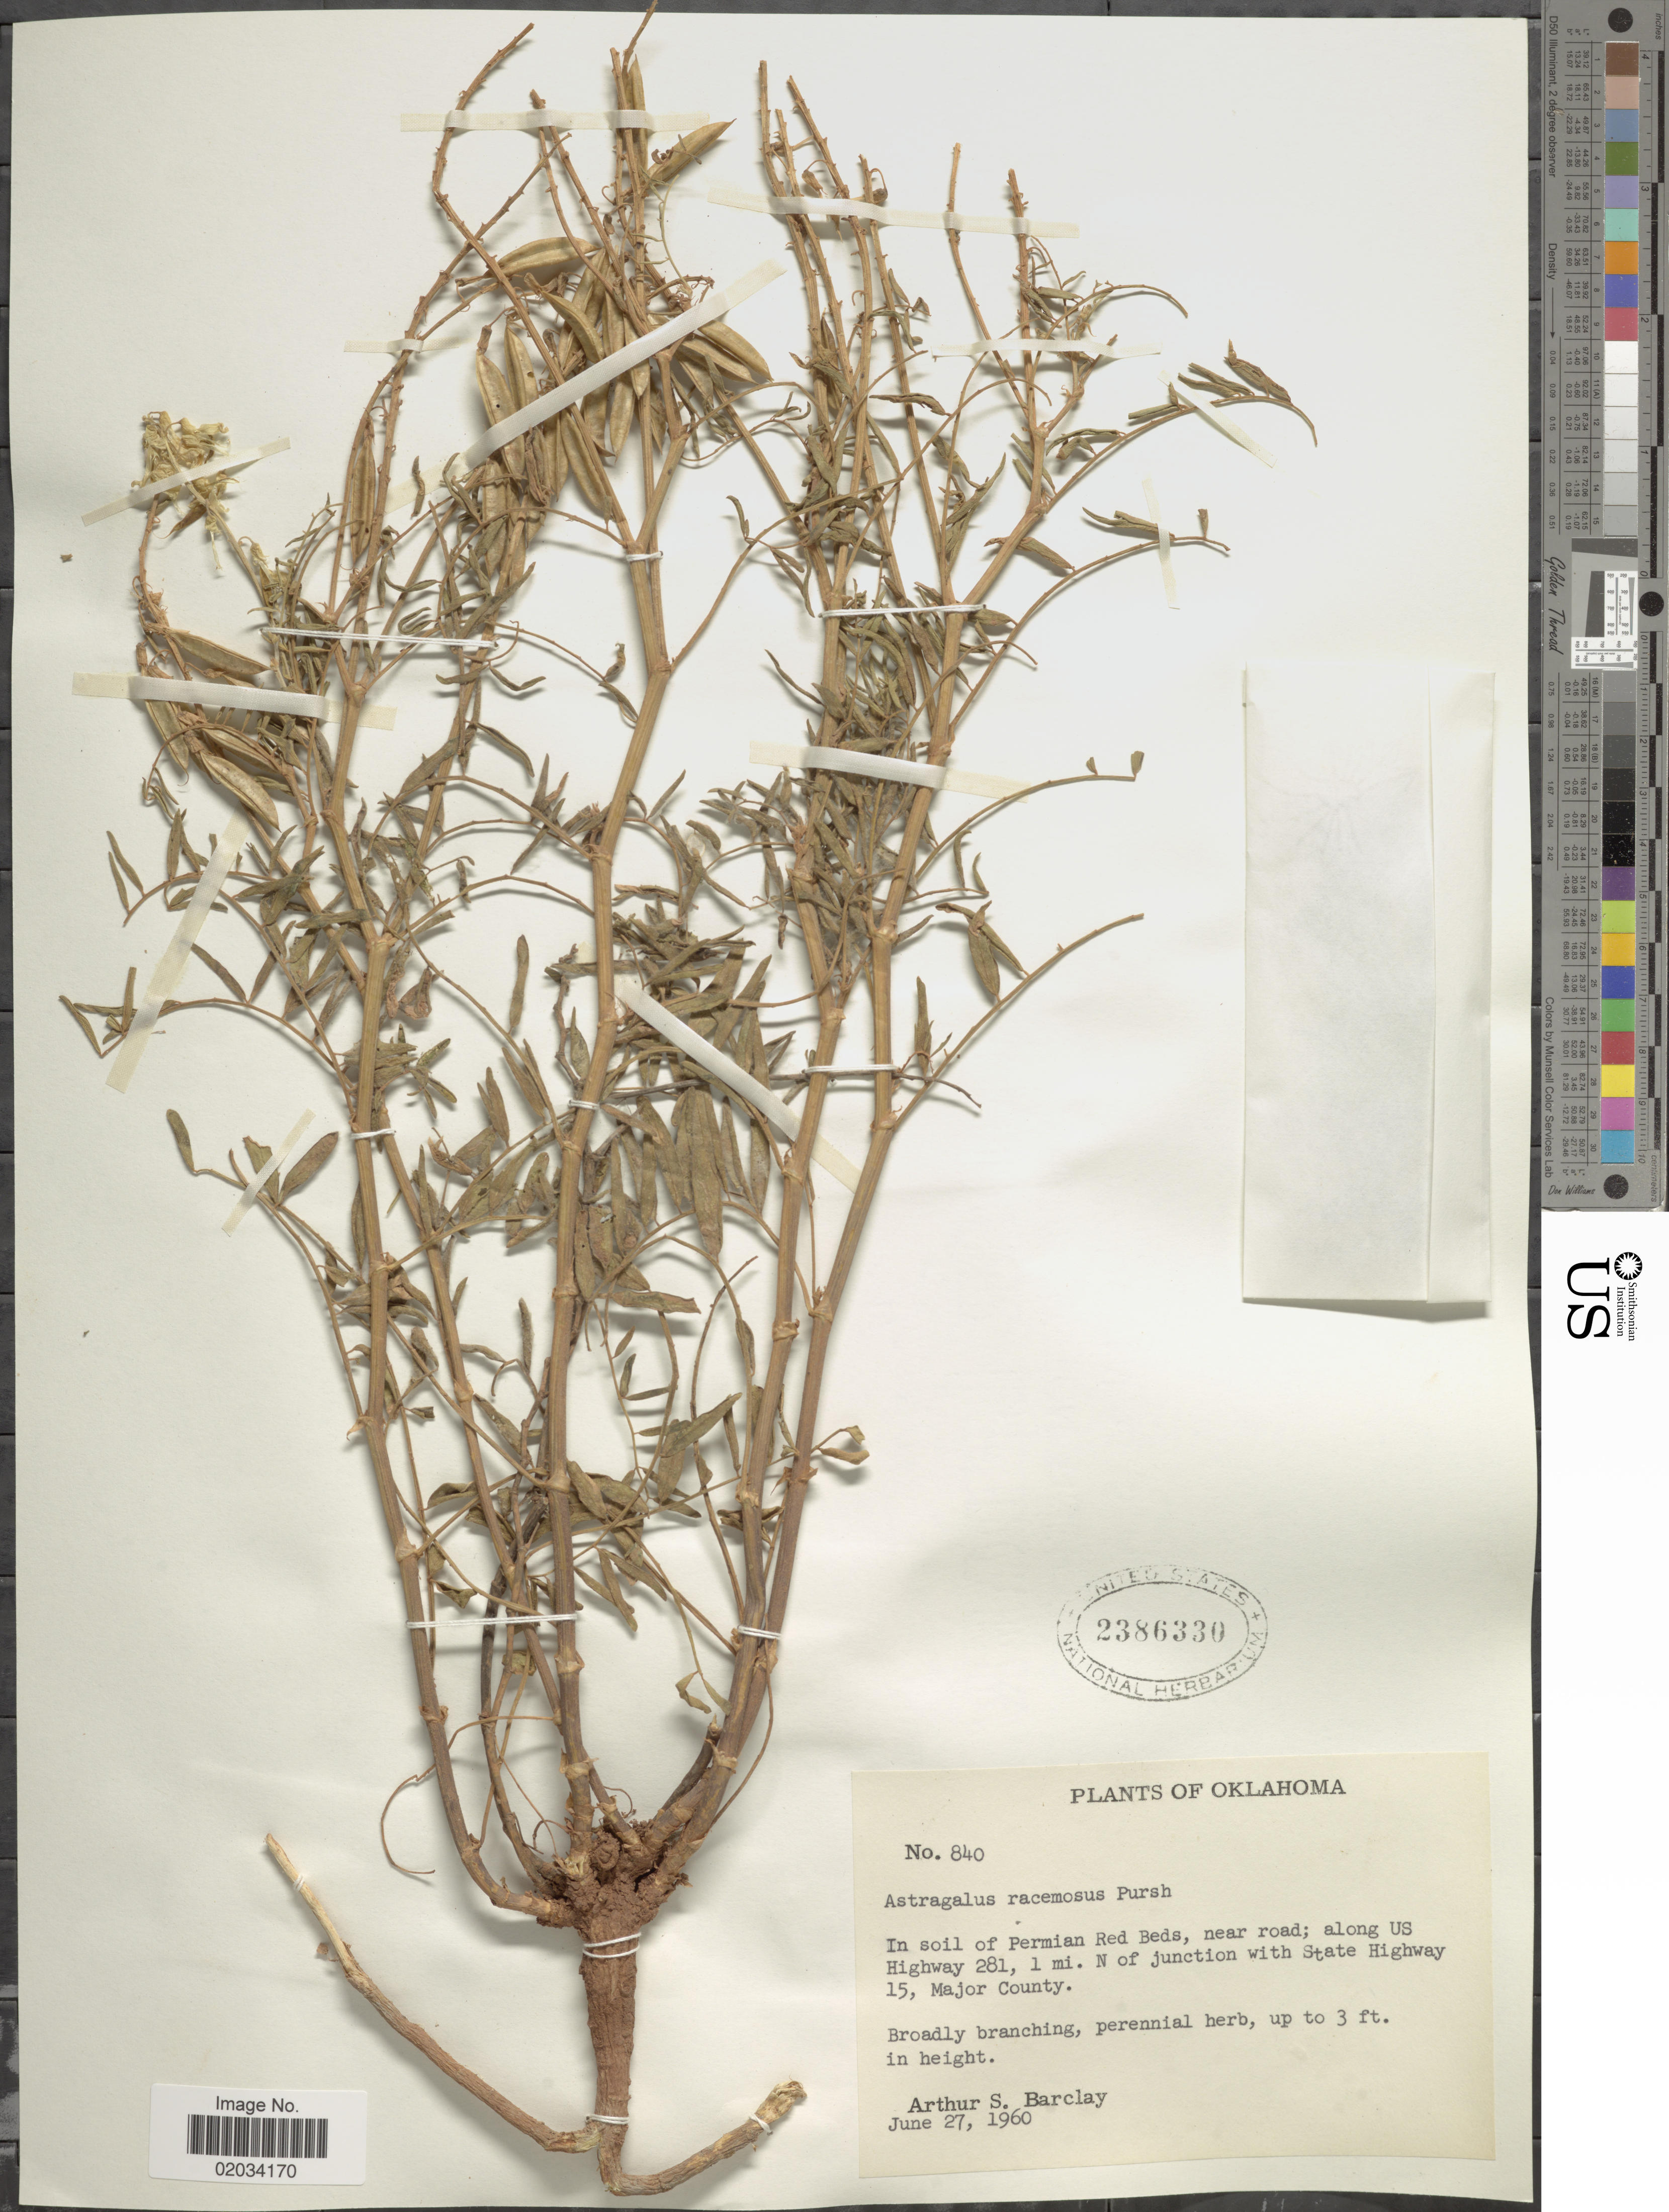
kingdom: Plantae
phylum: Tracheophyta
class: Magnoliopsida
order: Fabales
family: Fabaceae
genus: Astragalus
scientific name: Astragalus racemosus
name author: Pursh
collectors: A. S. Barclay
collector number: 840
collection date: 1960-06-27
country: United States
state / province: Oklahoma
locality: Near road, along US Highway 281, 1 mi. N of junction with State Highway 15, Major County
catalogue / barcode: US 2386330